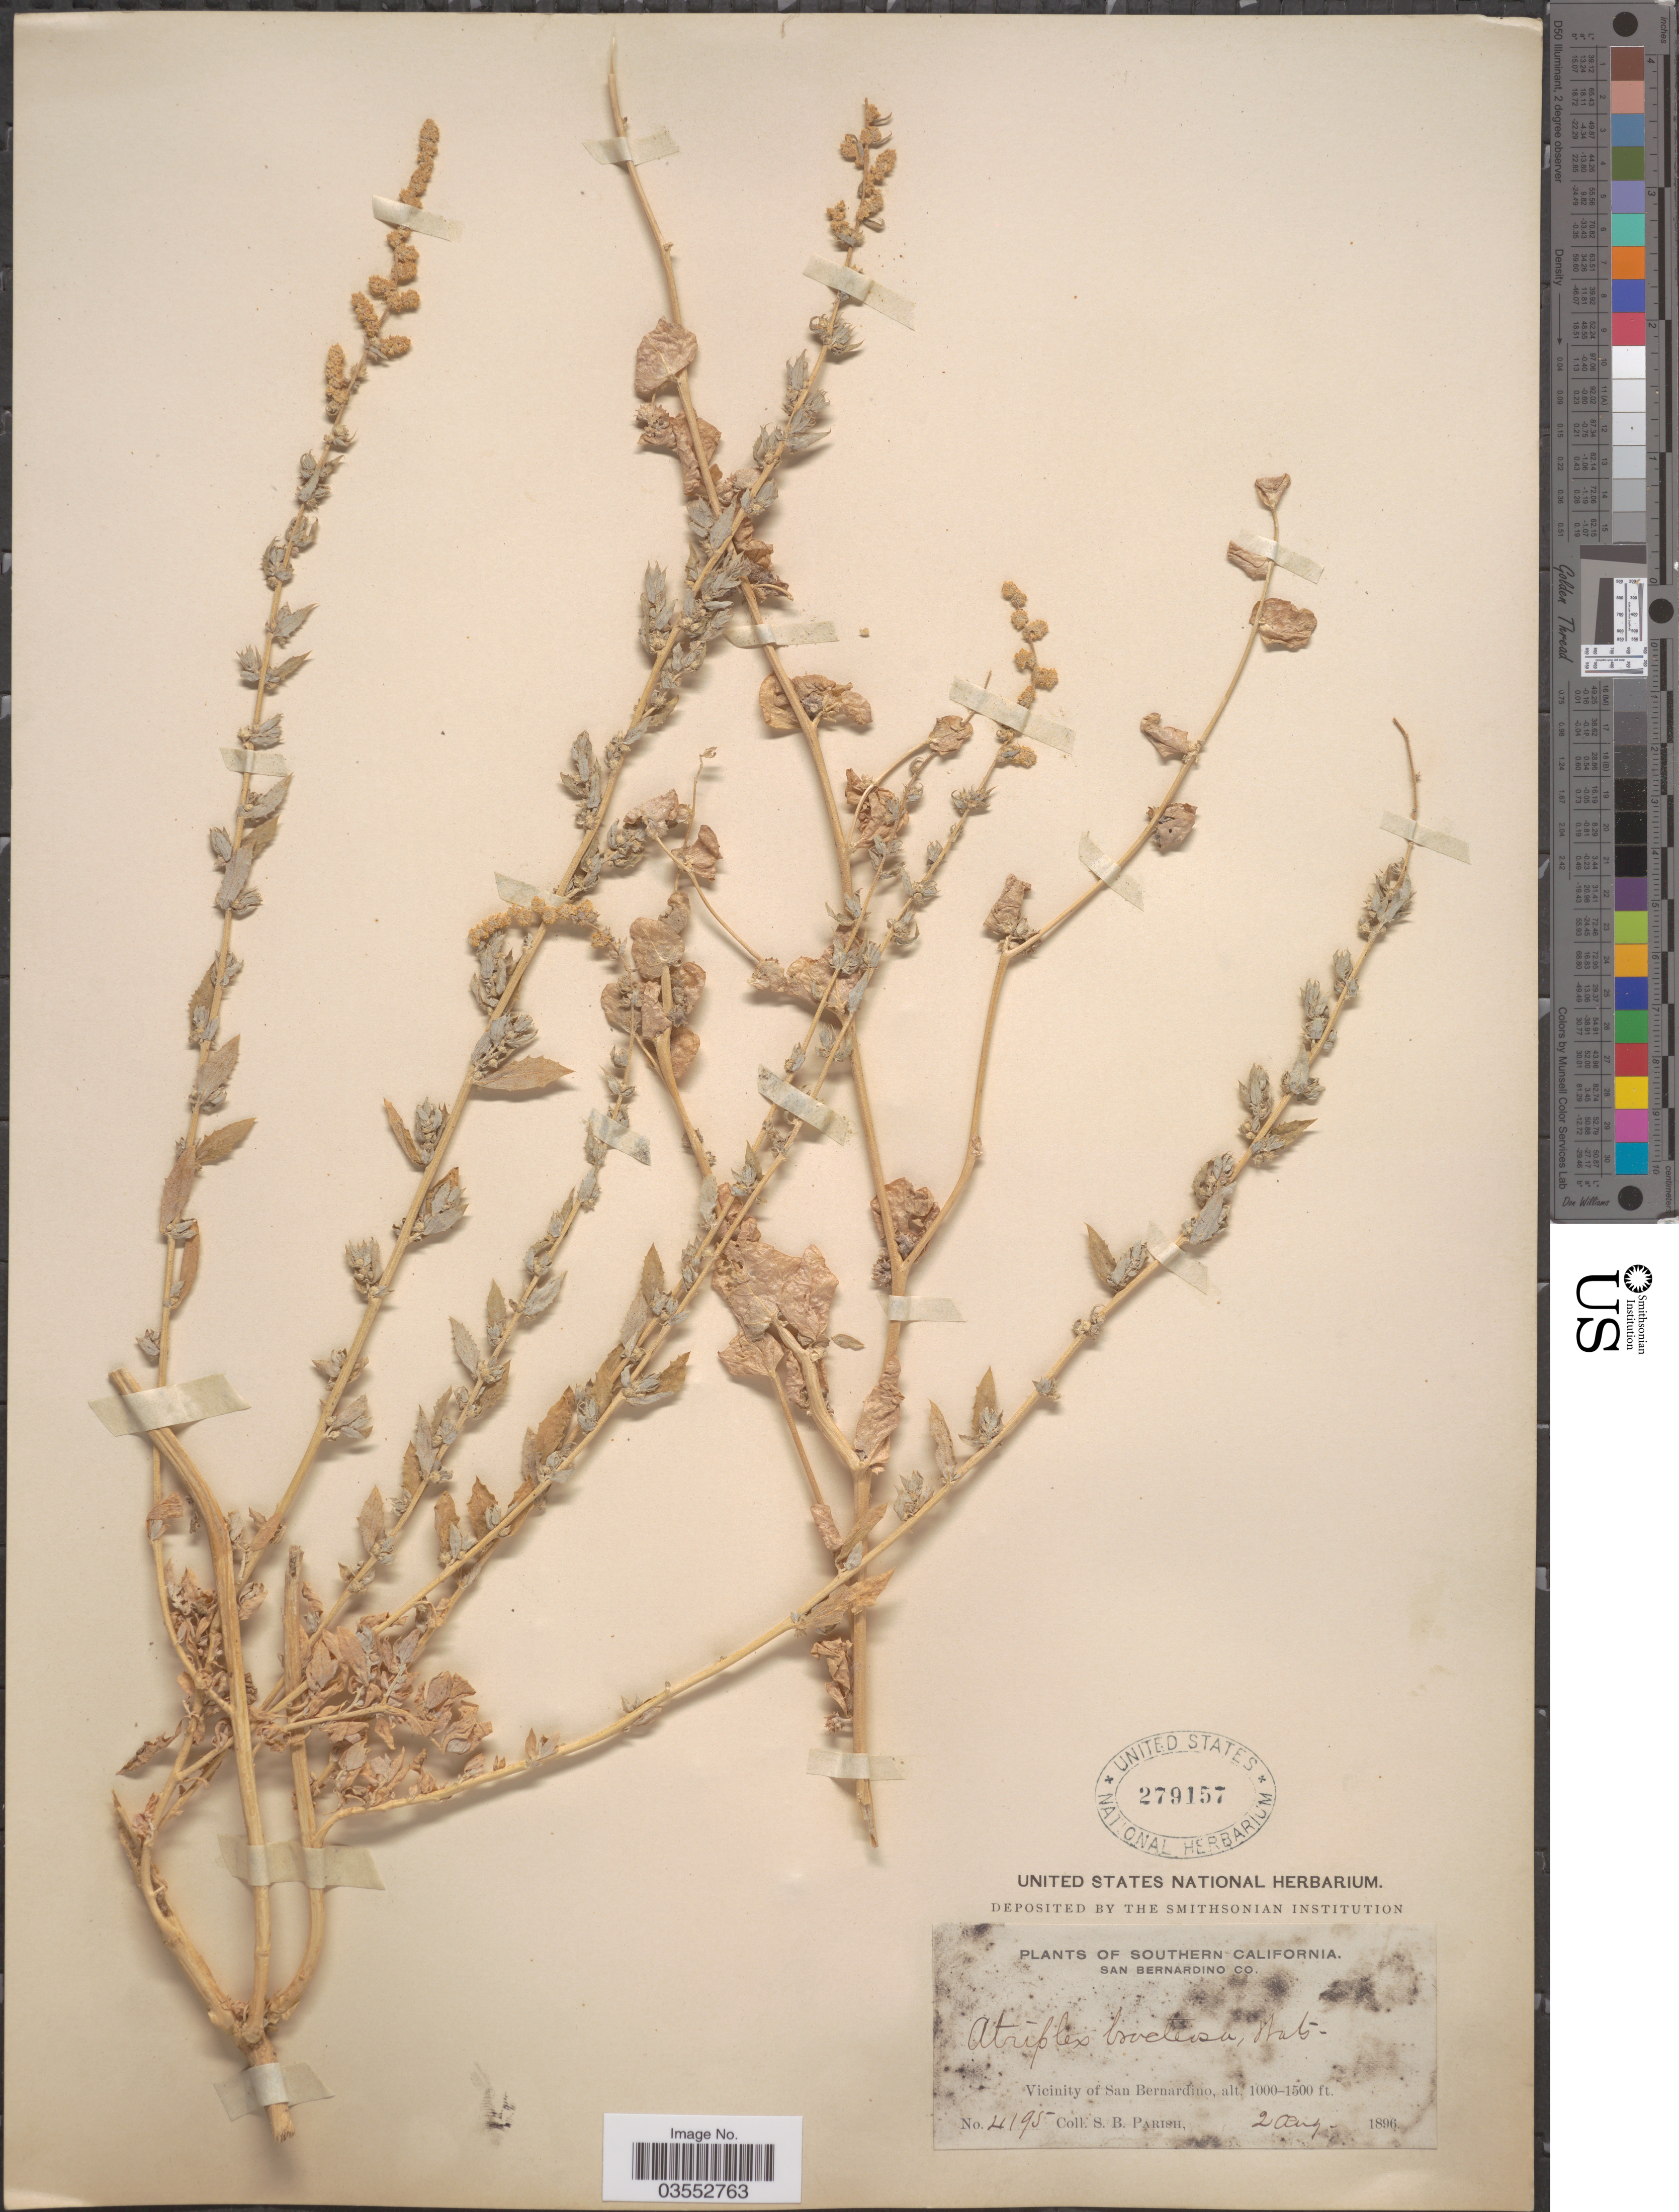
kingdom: Plantae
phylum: Tracheophyta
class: Magnoliopsida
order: Caryophyllales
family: Amaranthaceae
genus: Atriplex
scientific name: Atriplex serenana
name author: A. Nelson ex Abrams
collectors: S. B. Parish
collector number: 4195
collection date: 1896-08-20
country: United States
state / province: California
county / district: San Bernardino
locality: Southern California. San Bernardino Co. Vicinity of San Bernardino.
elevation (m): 305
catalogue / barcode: US 279157